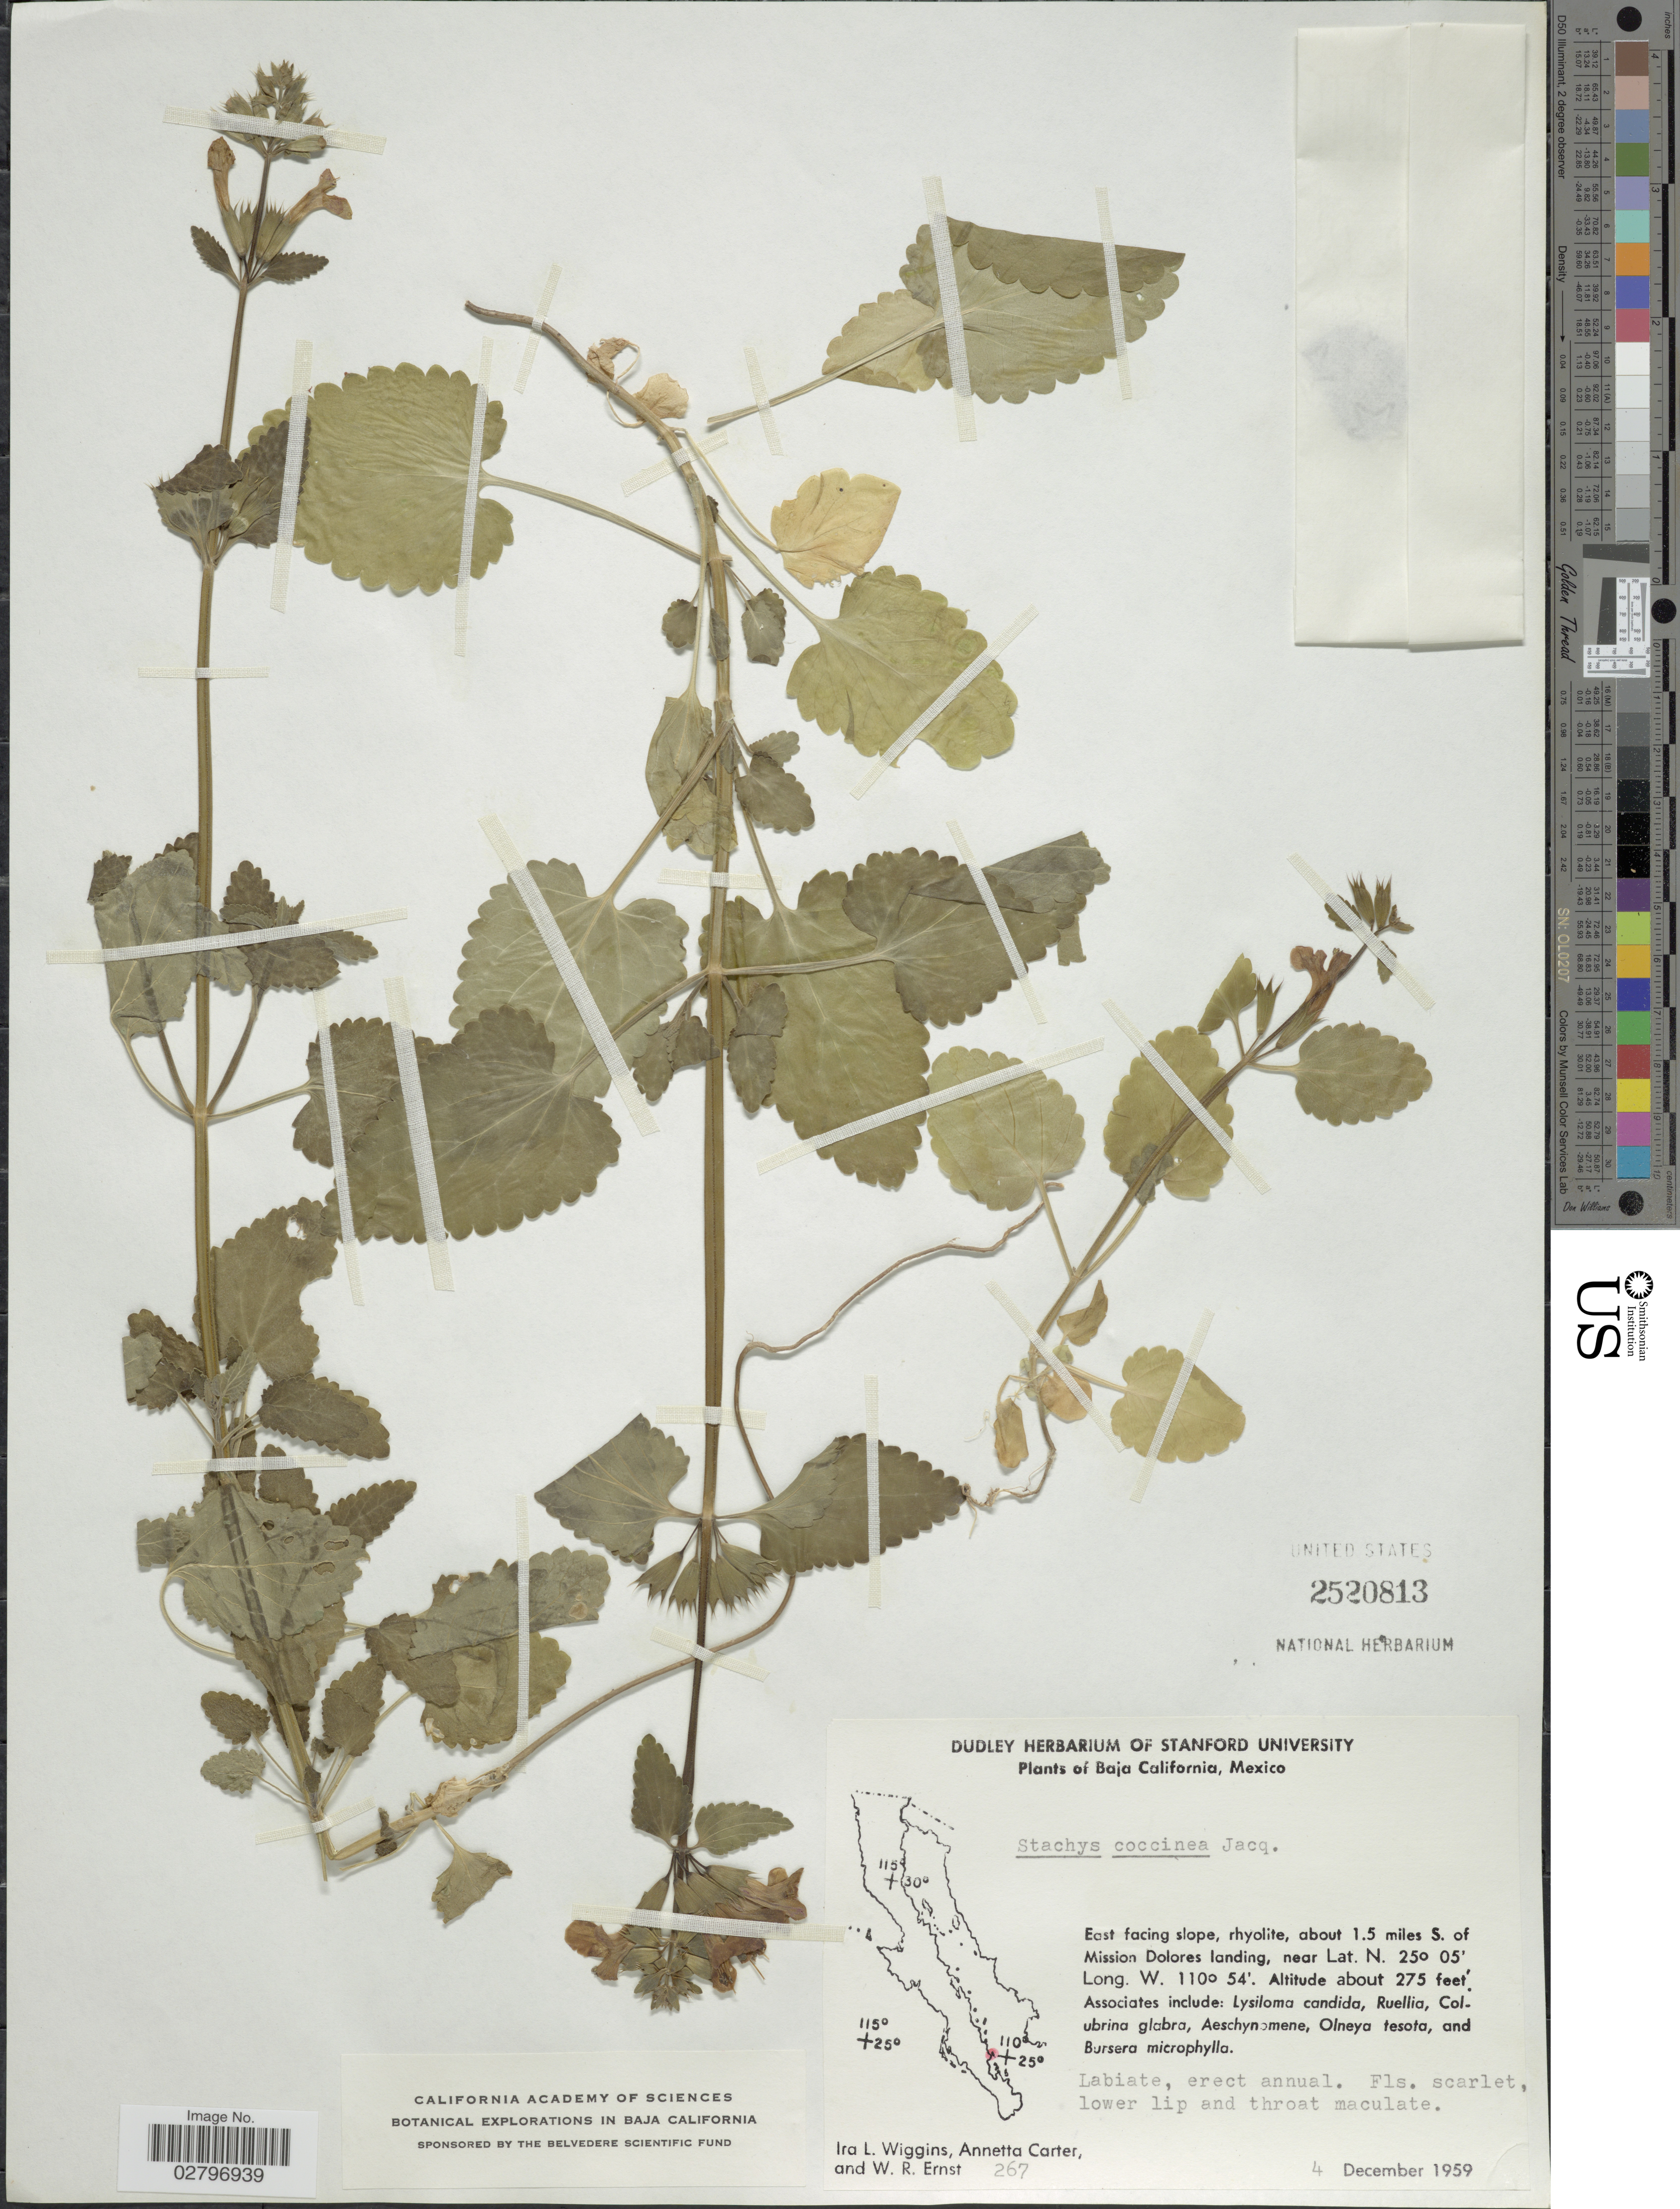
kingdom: Plantae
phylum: Tracheophyta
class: Magnoliopsida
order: Lamiales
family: Lamiaceae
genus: Stachys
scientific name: Stachys coccinea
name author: Ortega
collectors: I. L. Wiggins, A. Carter & W. R. Ernst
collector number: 267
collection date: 1959-12-04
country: Mexico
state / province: Baja California Sur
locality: East facing slope, rhyolite, about 1.5 miles S. of Mission Dolores landing.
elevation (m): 84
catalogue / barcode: US 2520813